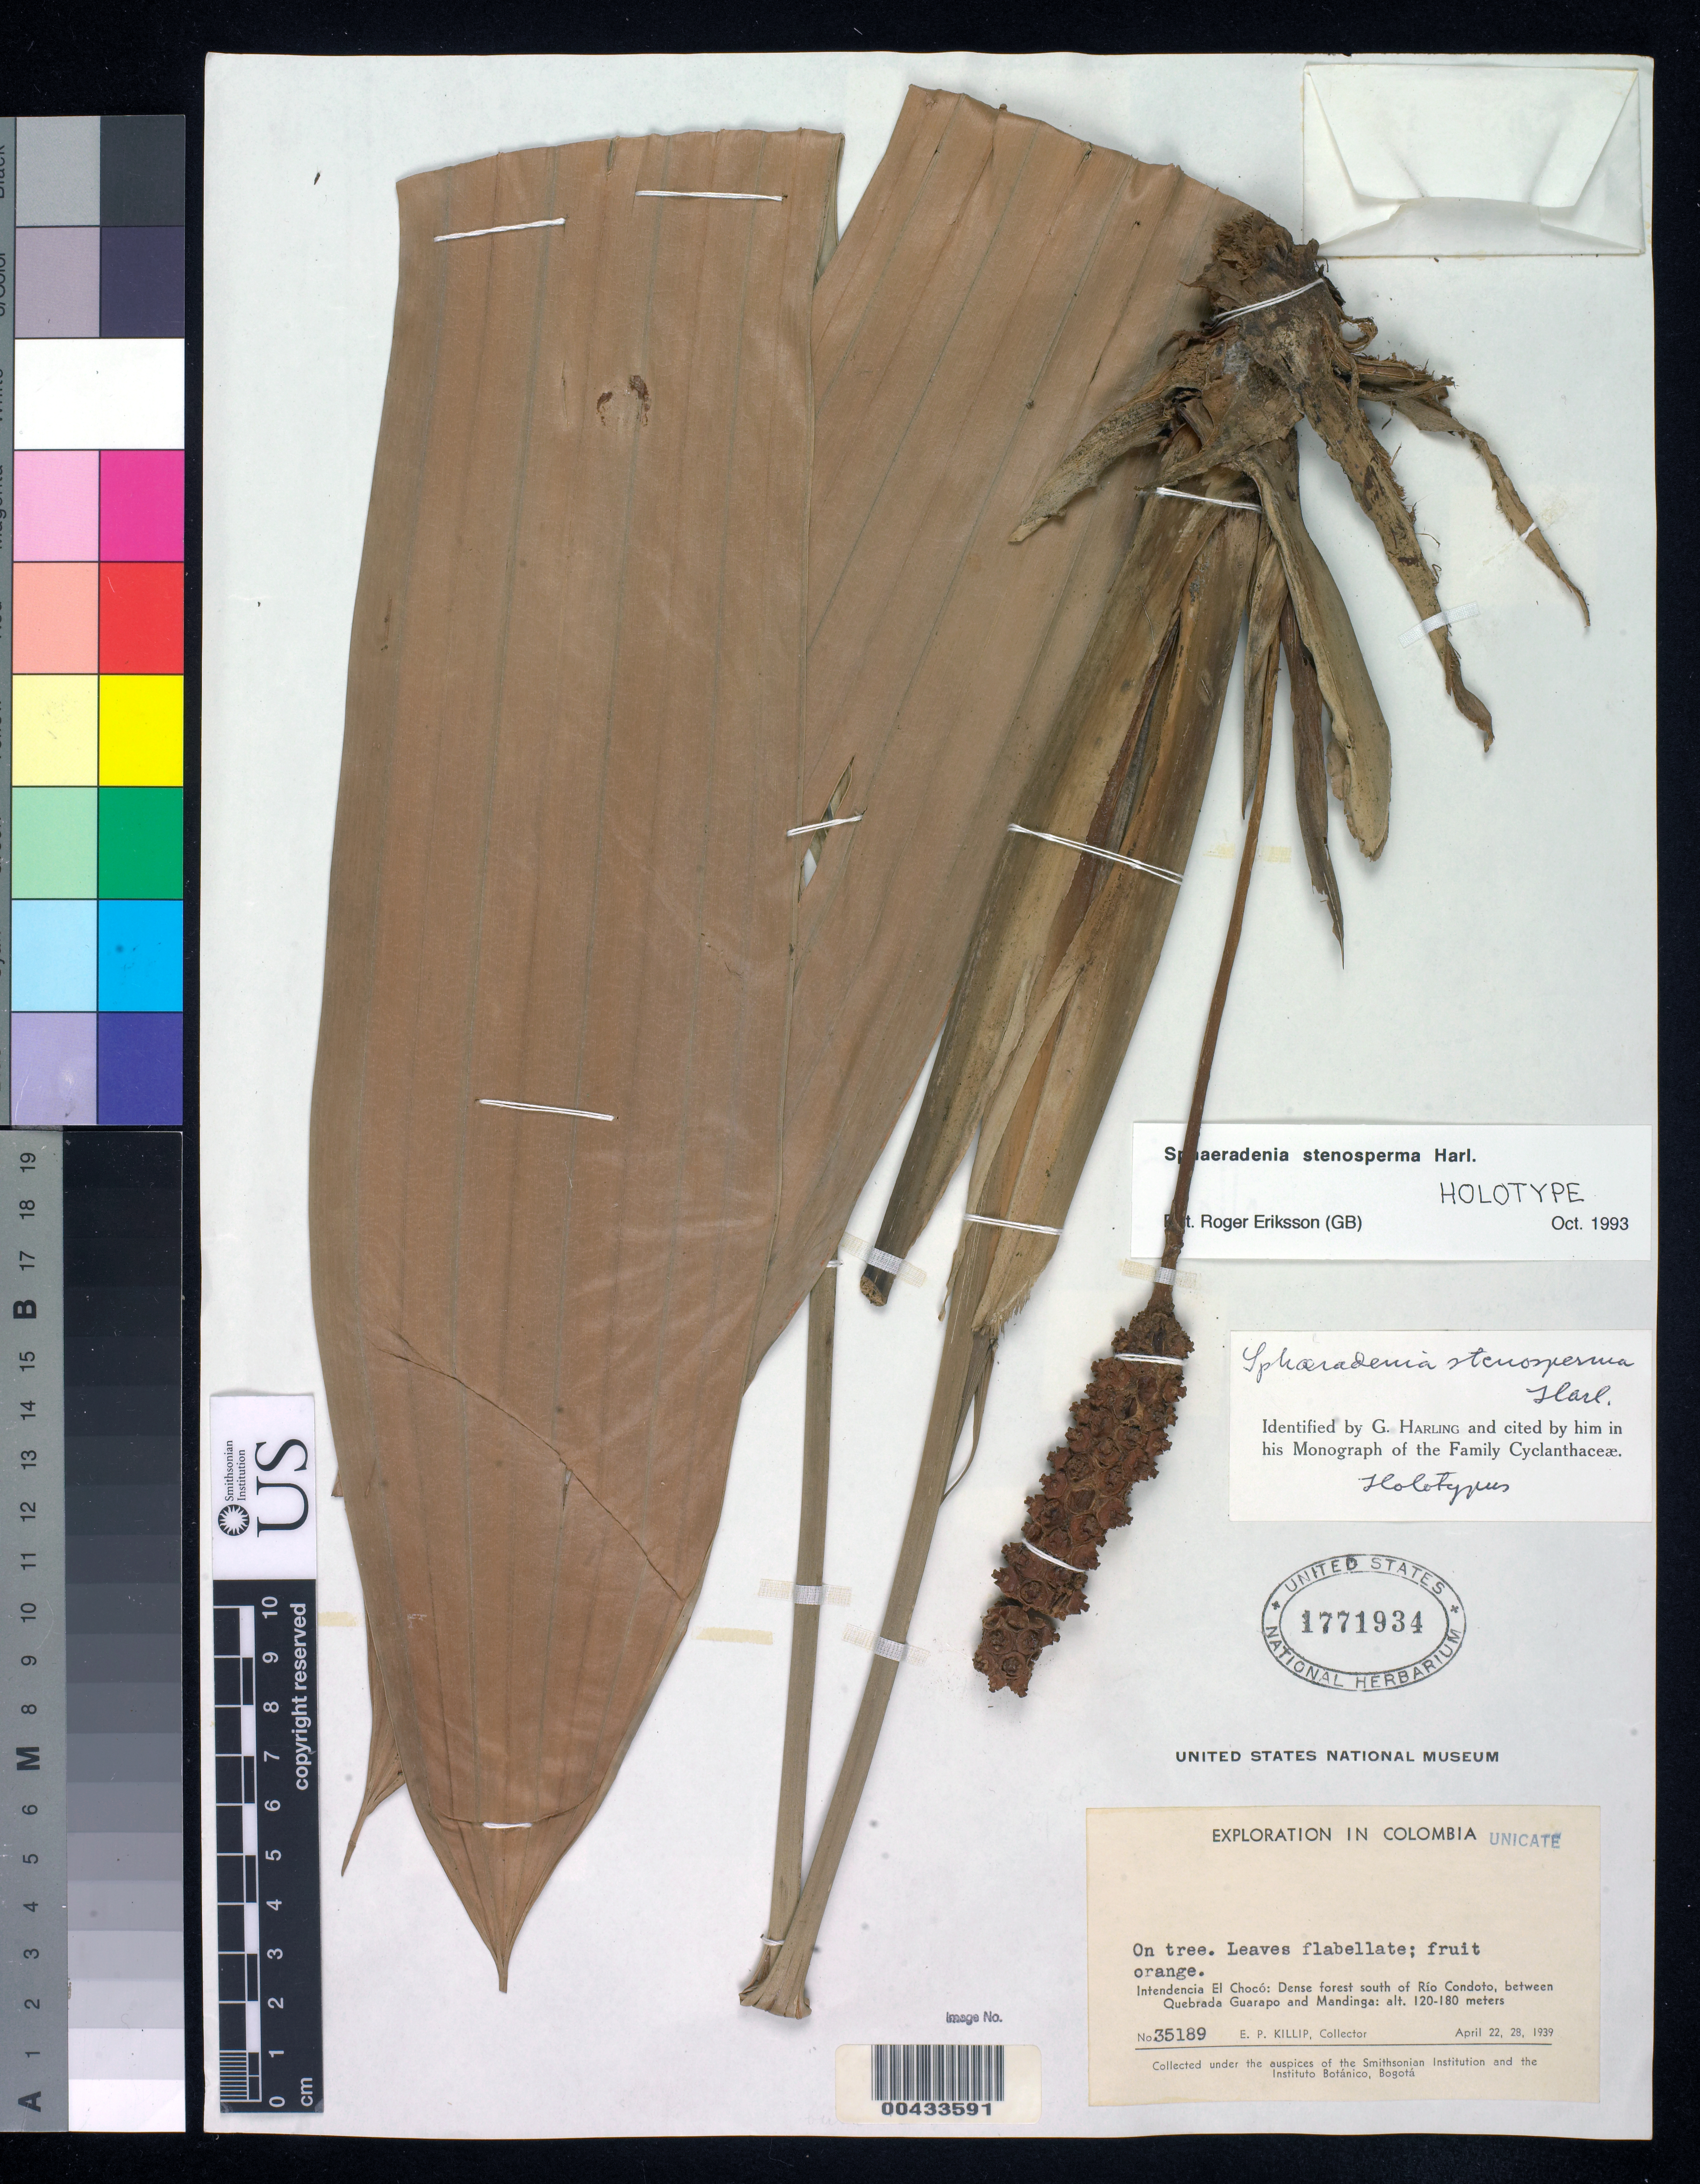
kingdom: Plantae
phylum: Tracheophyta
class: Liliopsida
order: Pandanales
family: Cyclanthaceae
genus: Sphaeradenia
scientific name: Sphaeradenia stenosperma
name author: Harling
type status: Holotype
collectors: E. P. Killip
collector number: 35189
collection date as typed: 22 Apr 1939 and 28 Apr 1939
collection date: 1939-04-22,1939-04-28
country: Colombia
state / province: Chocó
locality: S of Rio Condoto, between Quebrada Guarapo and Mandinga.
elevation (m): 120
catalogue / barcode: US 1771934